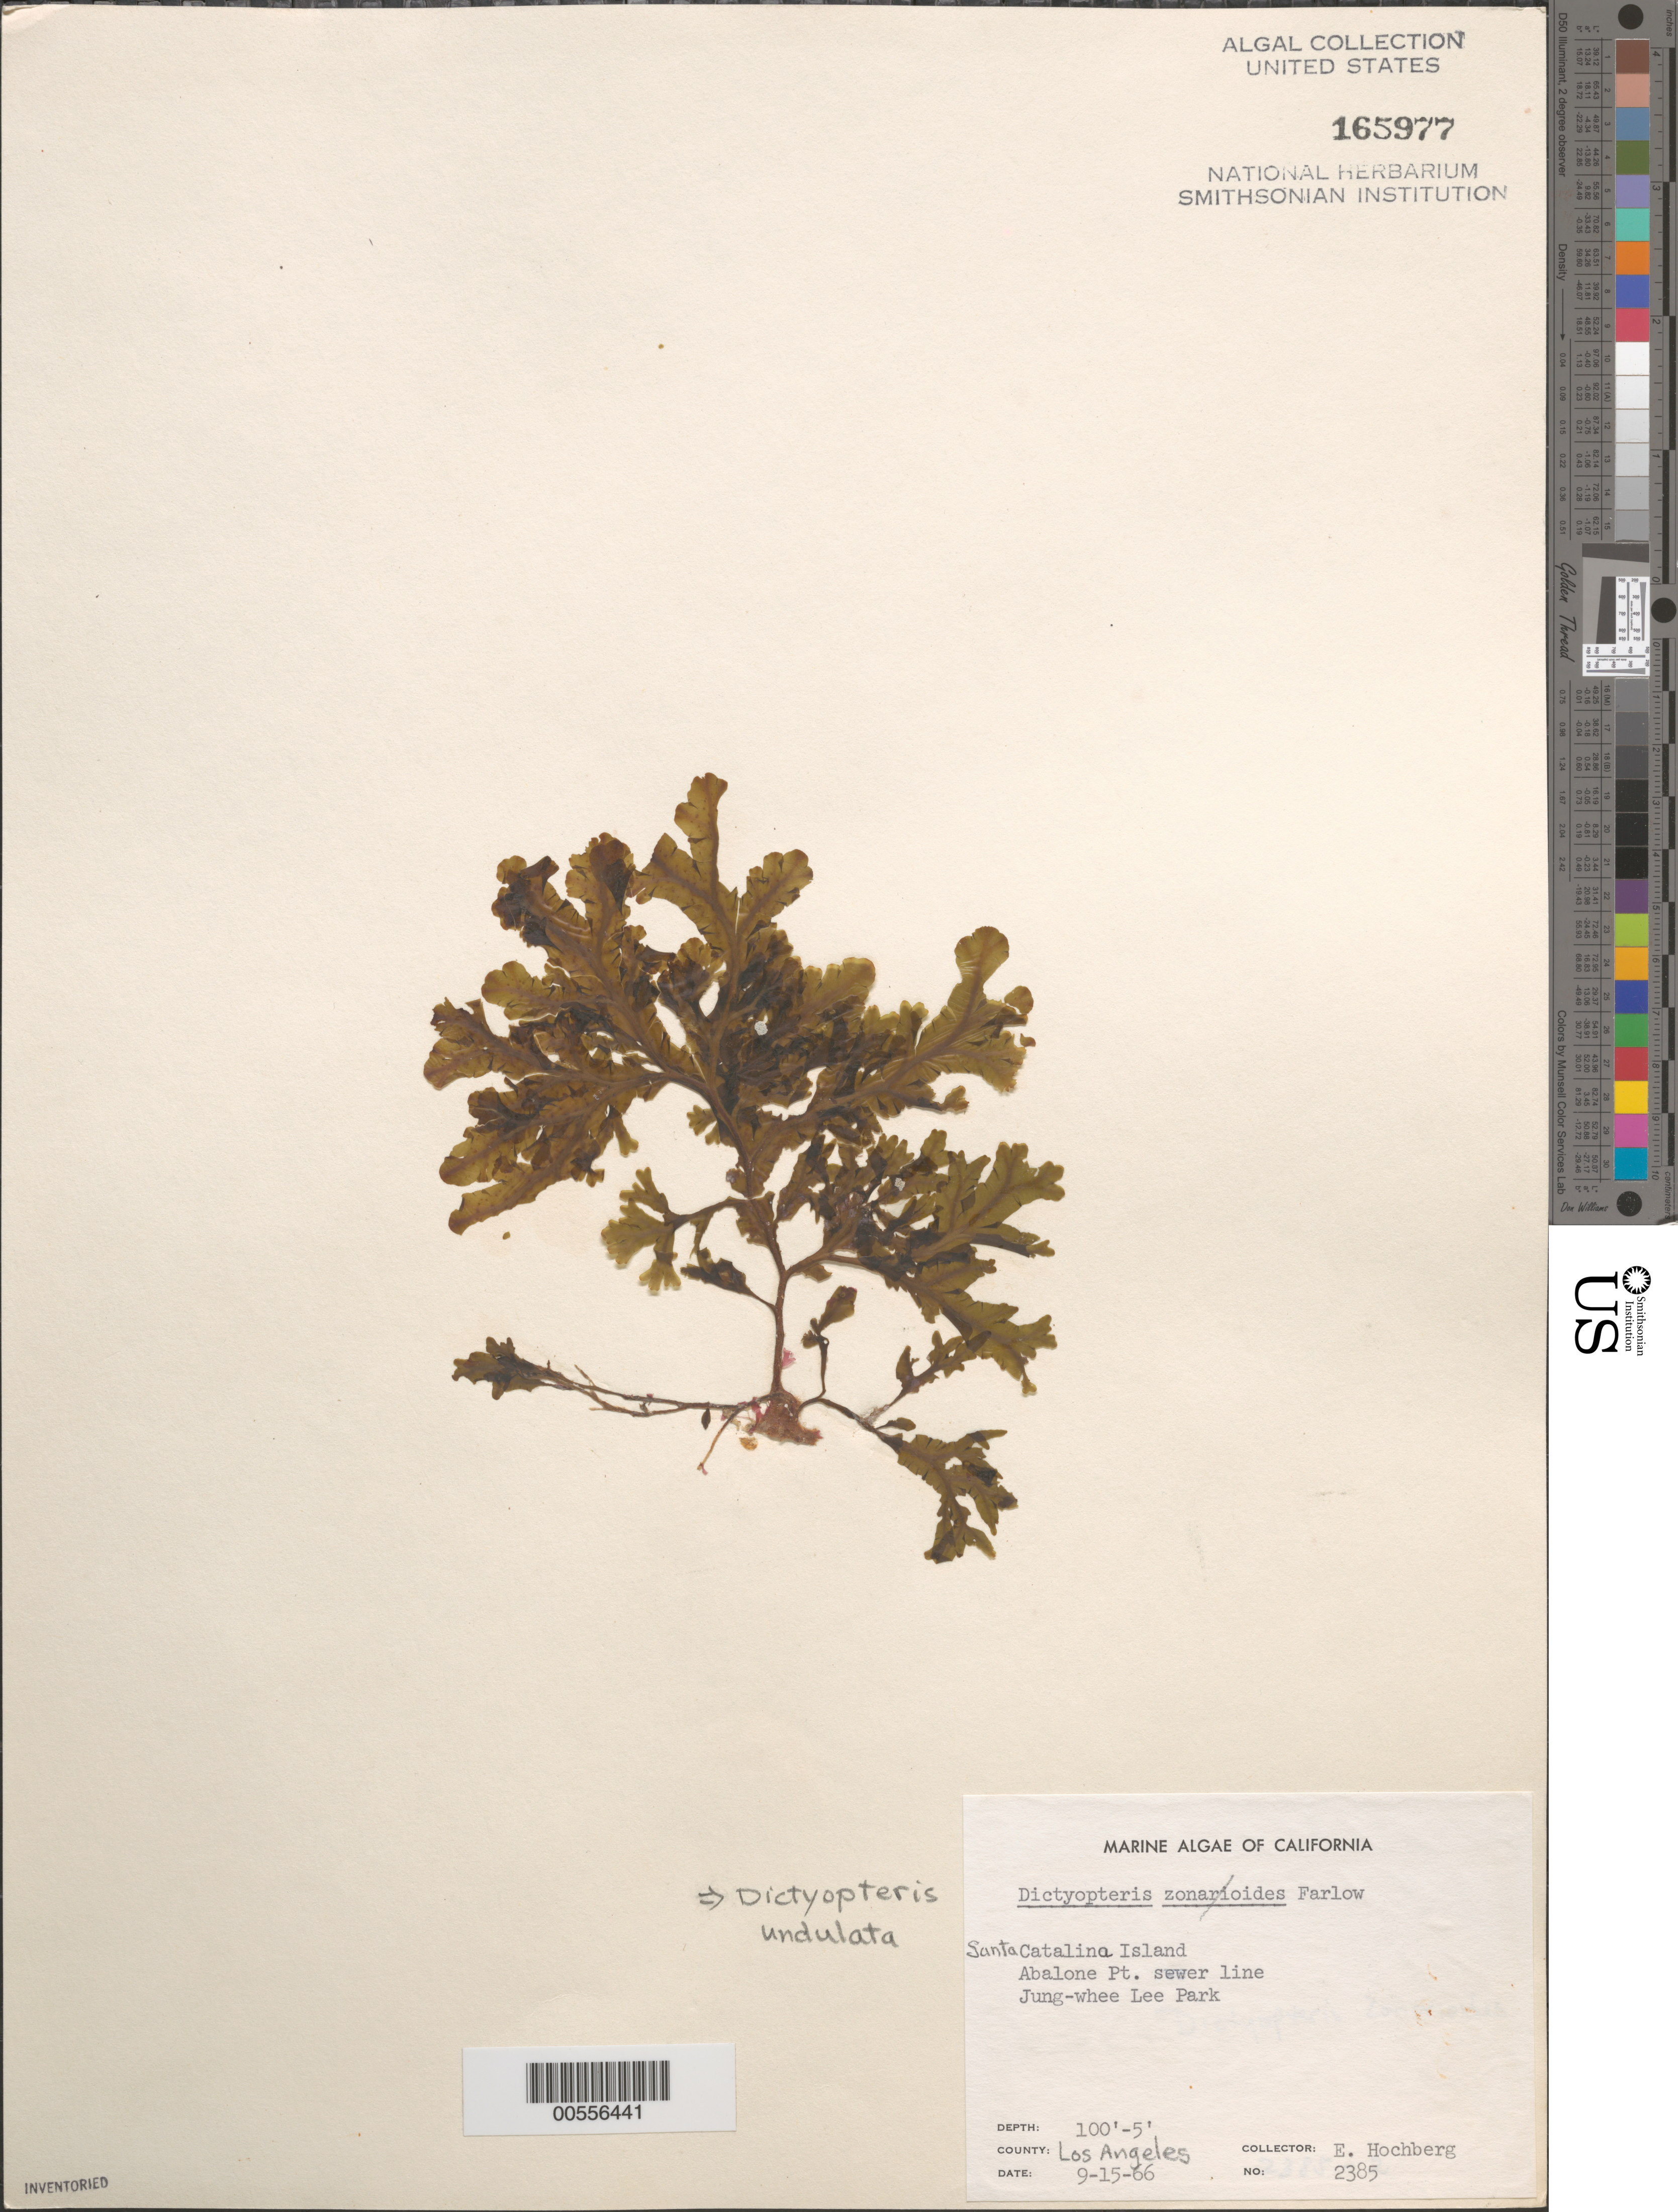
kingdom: Chromista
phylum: Ochrophyta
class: Phaeophyceae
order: Dictyotales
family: Dictyotaceae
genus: Dictyopteris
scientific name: Dictyopteris undulata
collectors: E. Hochberg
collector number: Neushul 2385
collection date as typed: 15 Sep 1966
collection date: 1966-09-15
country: United States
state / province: California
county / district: Los Angeles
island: Santa Catalina Island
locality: Abalone Point, Jung-whee Lee Park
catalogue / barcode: US 165977